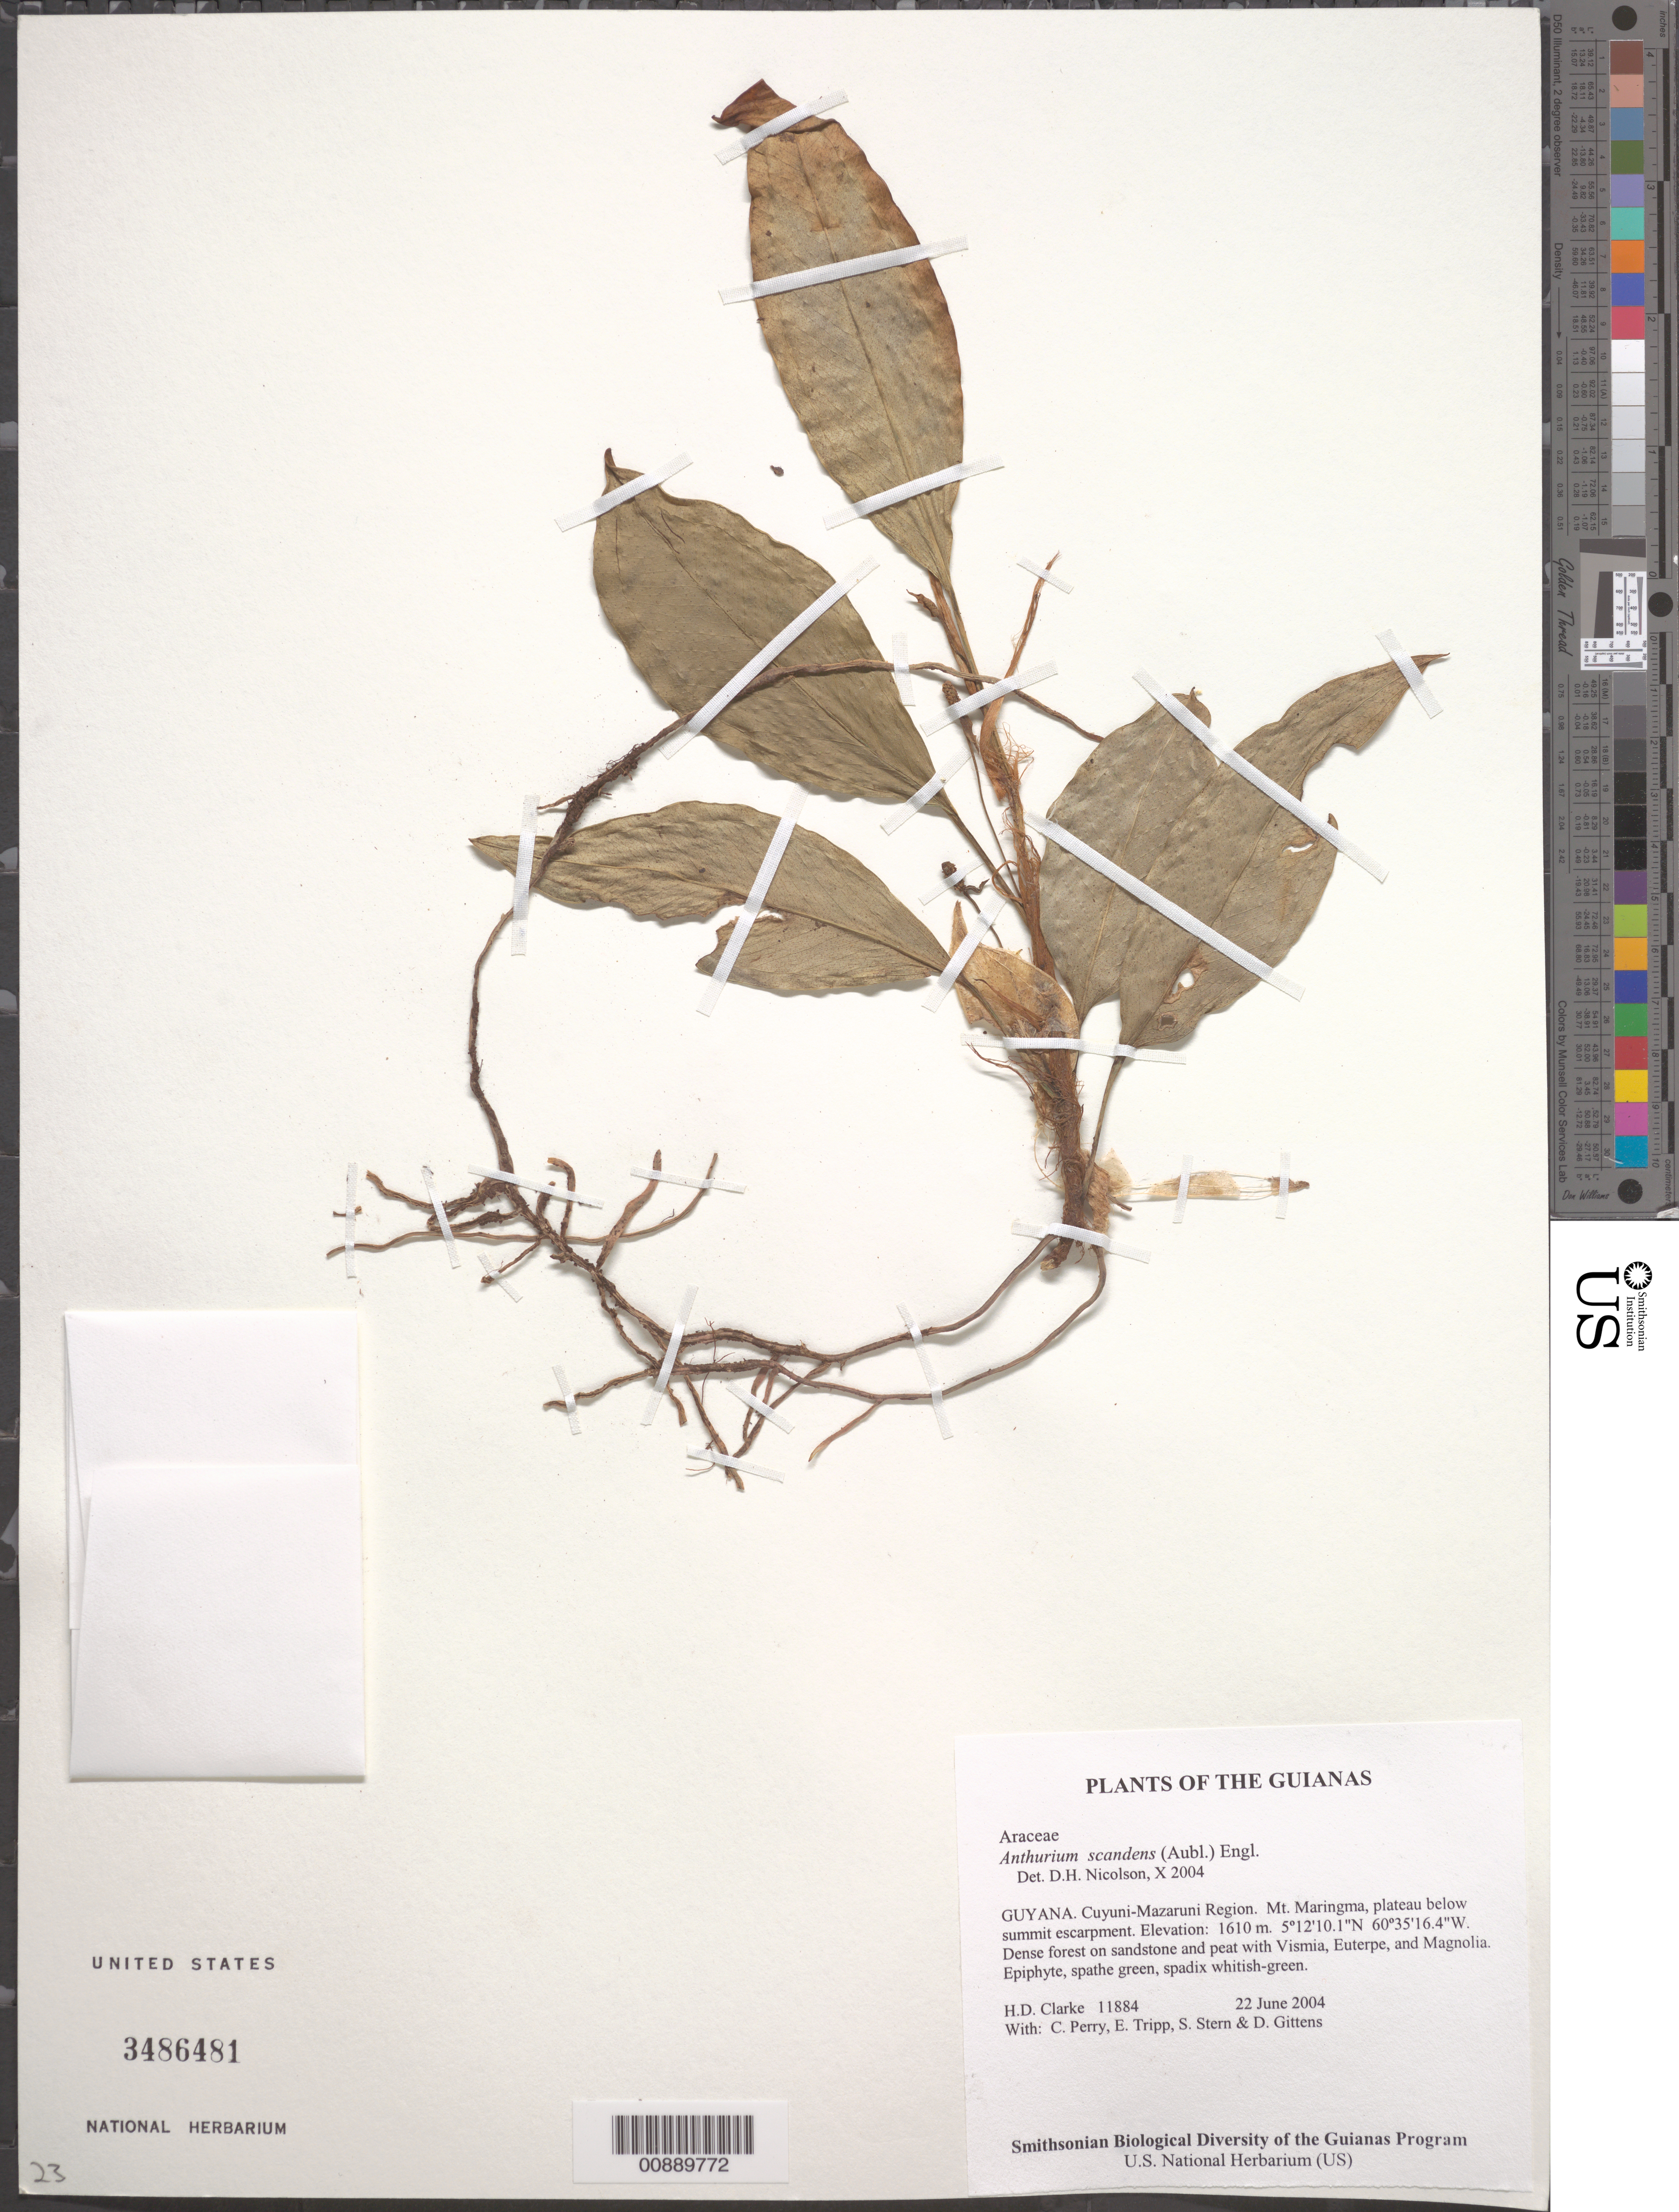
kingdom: Plantae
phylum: Tracheophyta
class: Liliopsida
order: Alismatales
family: Araceae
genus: Anthurium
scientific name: Anthurium scandens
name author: (Aubl.) Engl.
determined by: Nicolson, Dan H.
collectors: H. D. Clarke, C. Perry, E. Tripp, S. R. Stern & D. Gittens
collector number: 11884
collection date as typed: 22 June 2004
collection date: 2004-06-22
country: Guyana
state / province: Cuyuni-Mazaruni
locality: Mt. Maringma, plateau below summit escarpment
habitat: Dense forest on sandstone and peat with Vismia, Euterpe, and Magnolia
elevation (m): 1610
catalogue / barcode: US 3486481